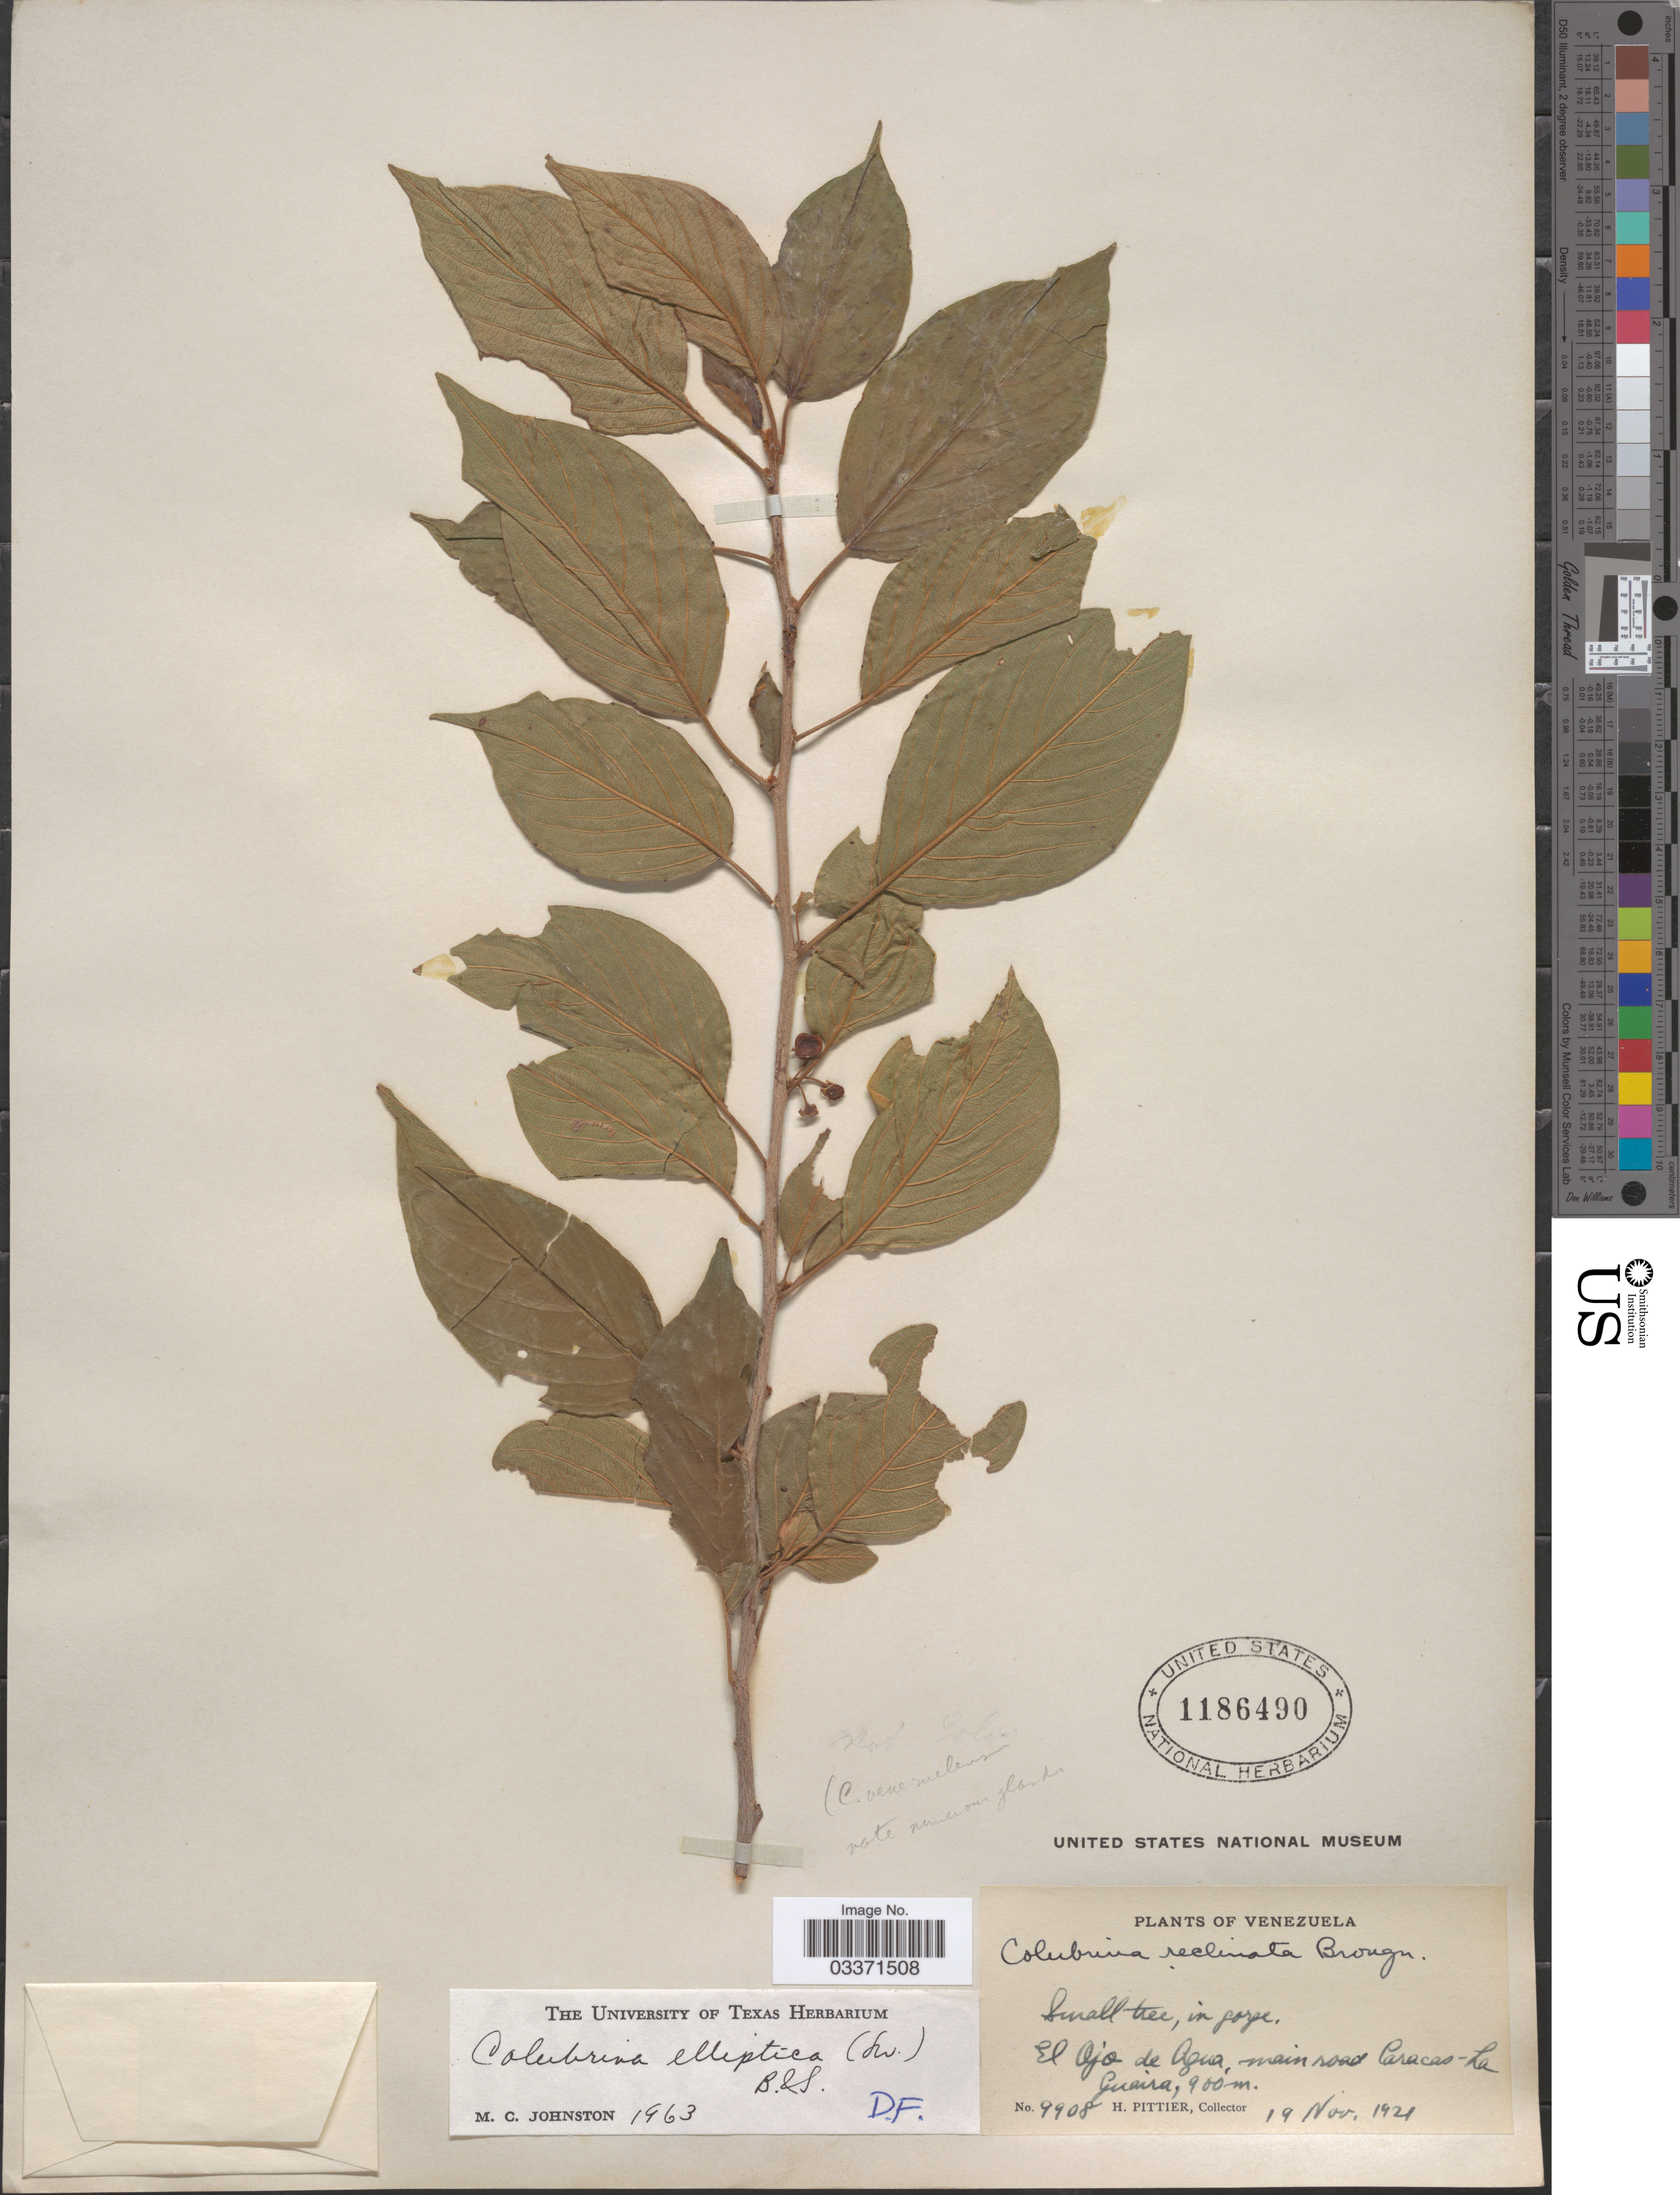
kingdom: Plantae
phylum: Tracheophyta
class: Magnoliopsida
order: Rosales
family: Rhamnaceae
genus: Colubrina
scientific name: Colubrina elliptica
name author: (Sw.) Brizicky & W.L. Stern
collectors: H. F. Pittier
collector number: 9908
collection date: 1921-11-19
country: Venezuela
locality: El Ojo de Agua, main road Caracas - La Guaira.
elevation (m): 900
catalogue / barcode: US 1186490